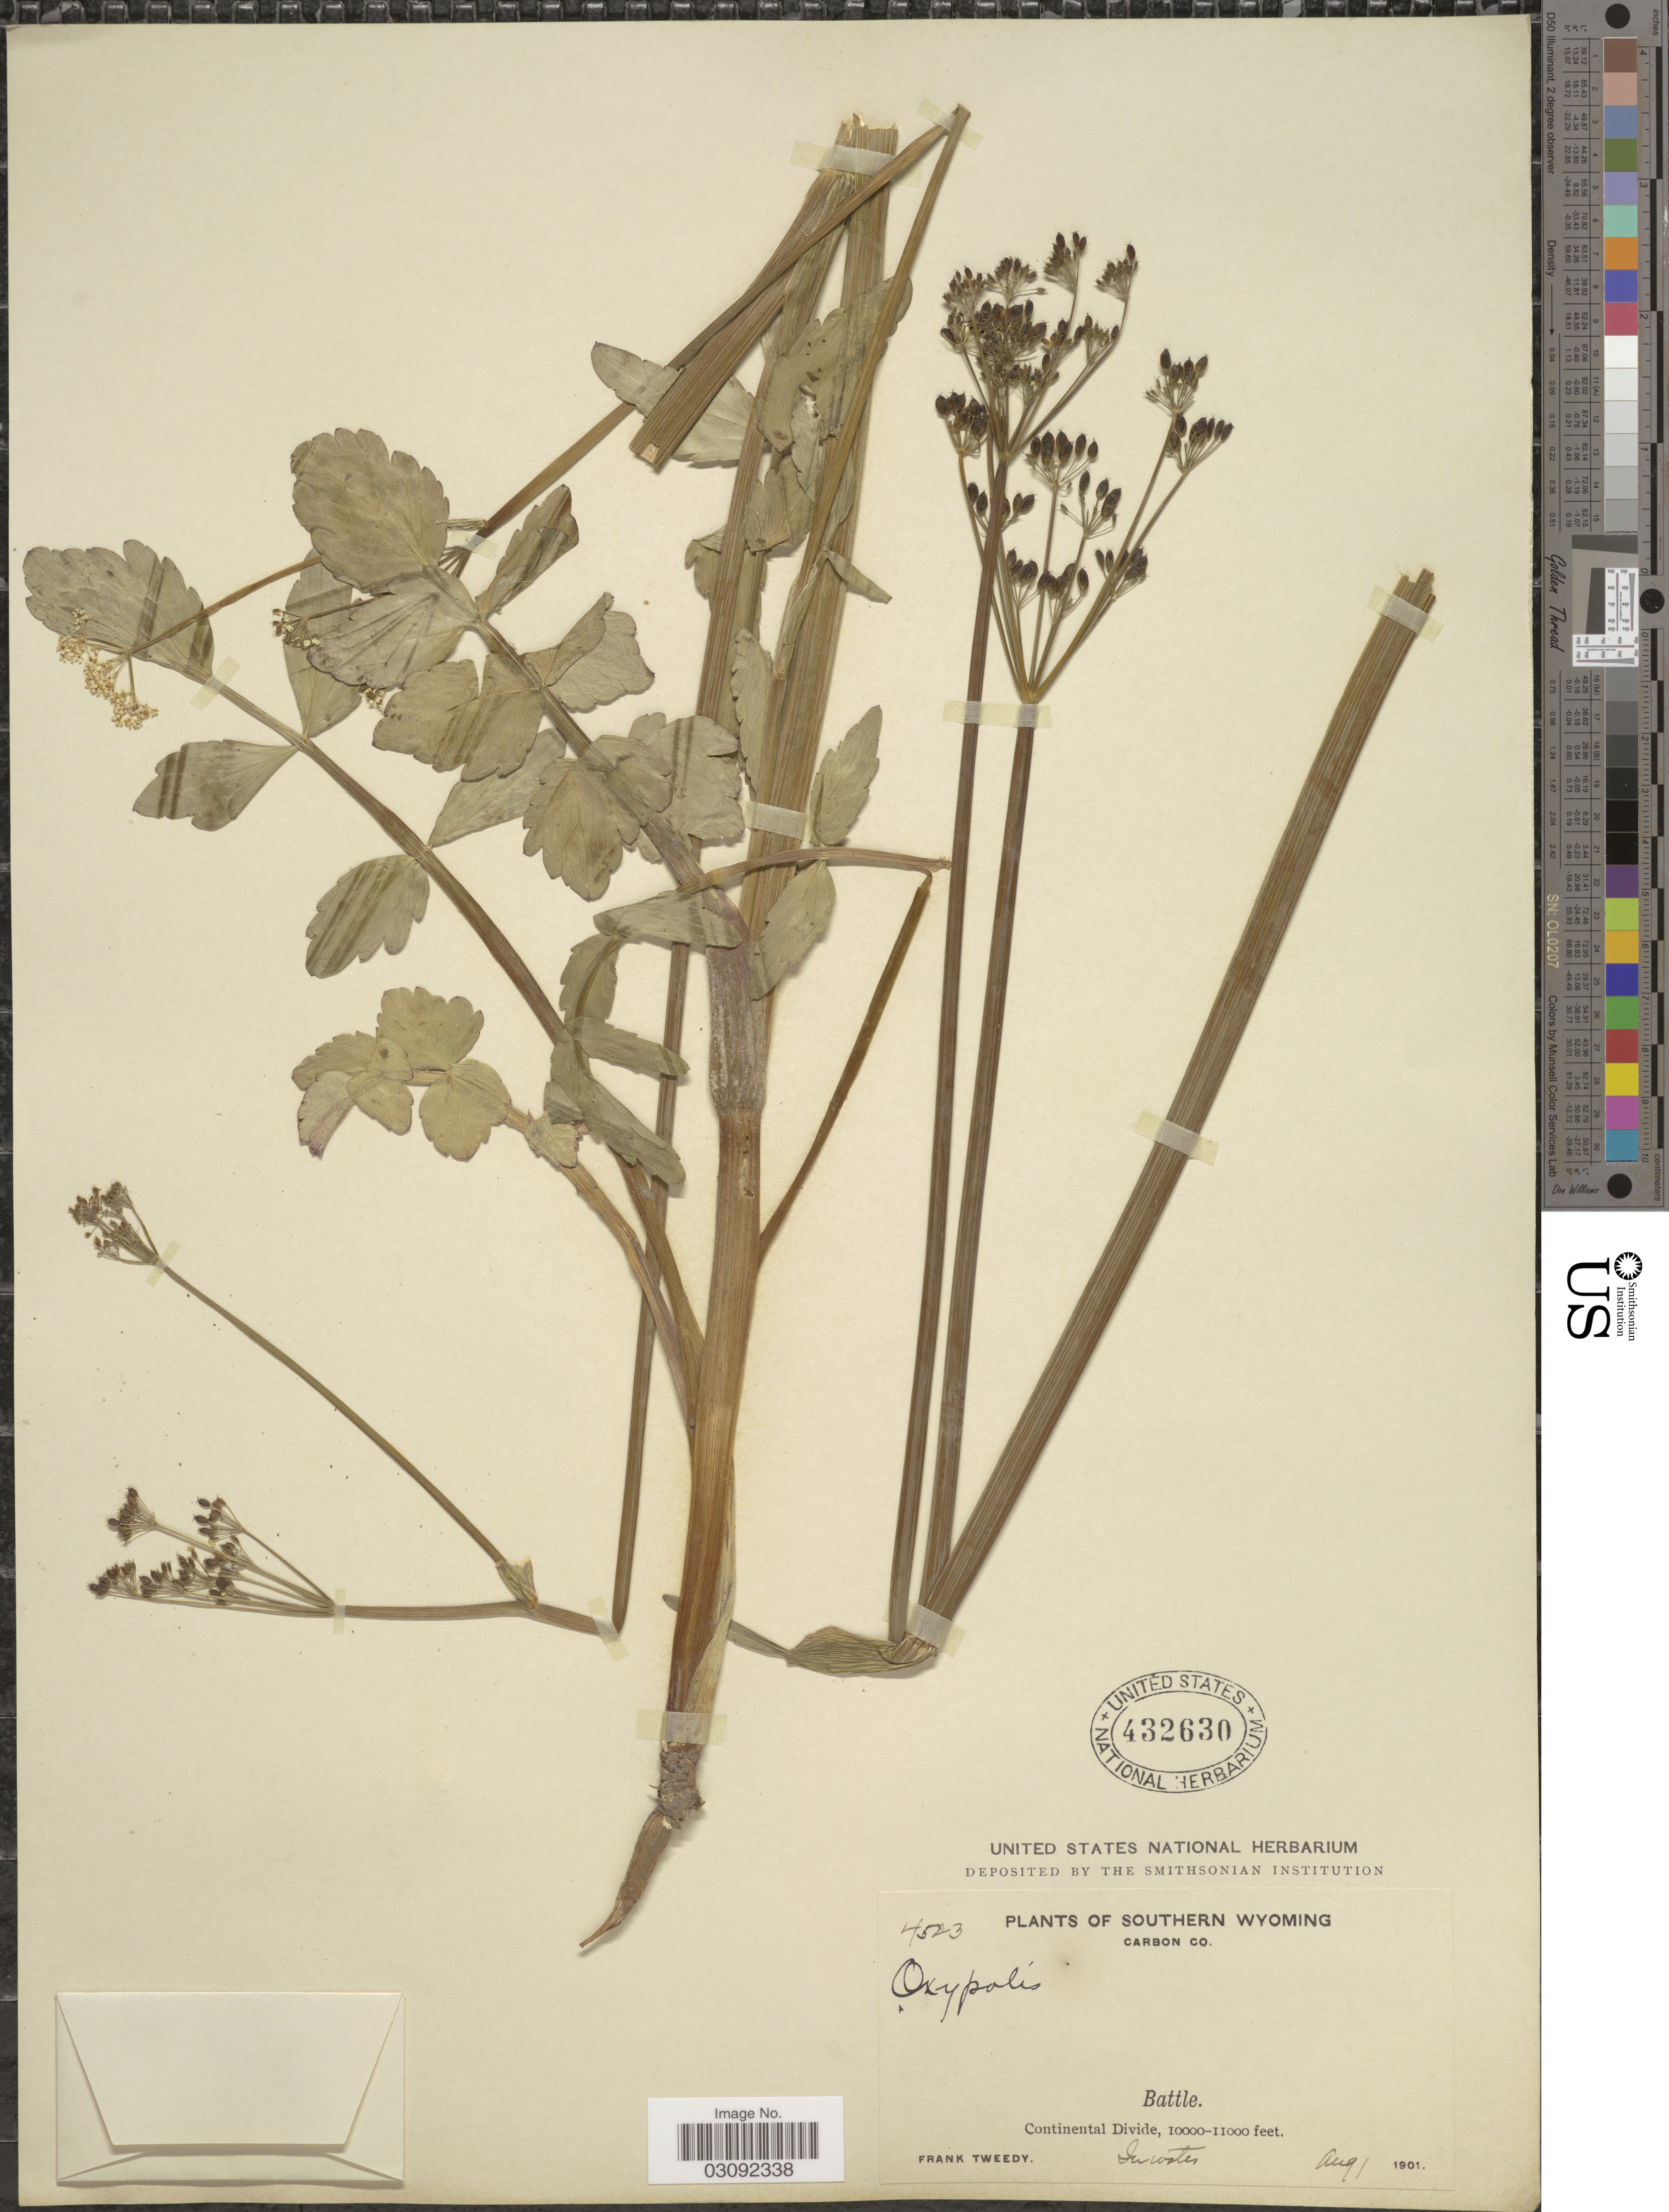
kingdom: Plantae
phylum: Tracheophyta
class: Magnoliopsida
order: Apiales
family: Apiaceae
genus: Oxypolis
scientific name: Oxypolis fendleri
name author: (A. Gray) A. Heller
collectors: F. Tweedy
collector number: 4523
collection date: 1901-08-01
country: United States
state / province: Wyoming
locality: Southern Wyoming. Carbon Co. Battle. Continental Divide.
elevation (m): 3048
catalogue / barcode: US 432630